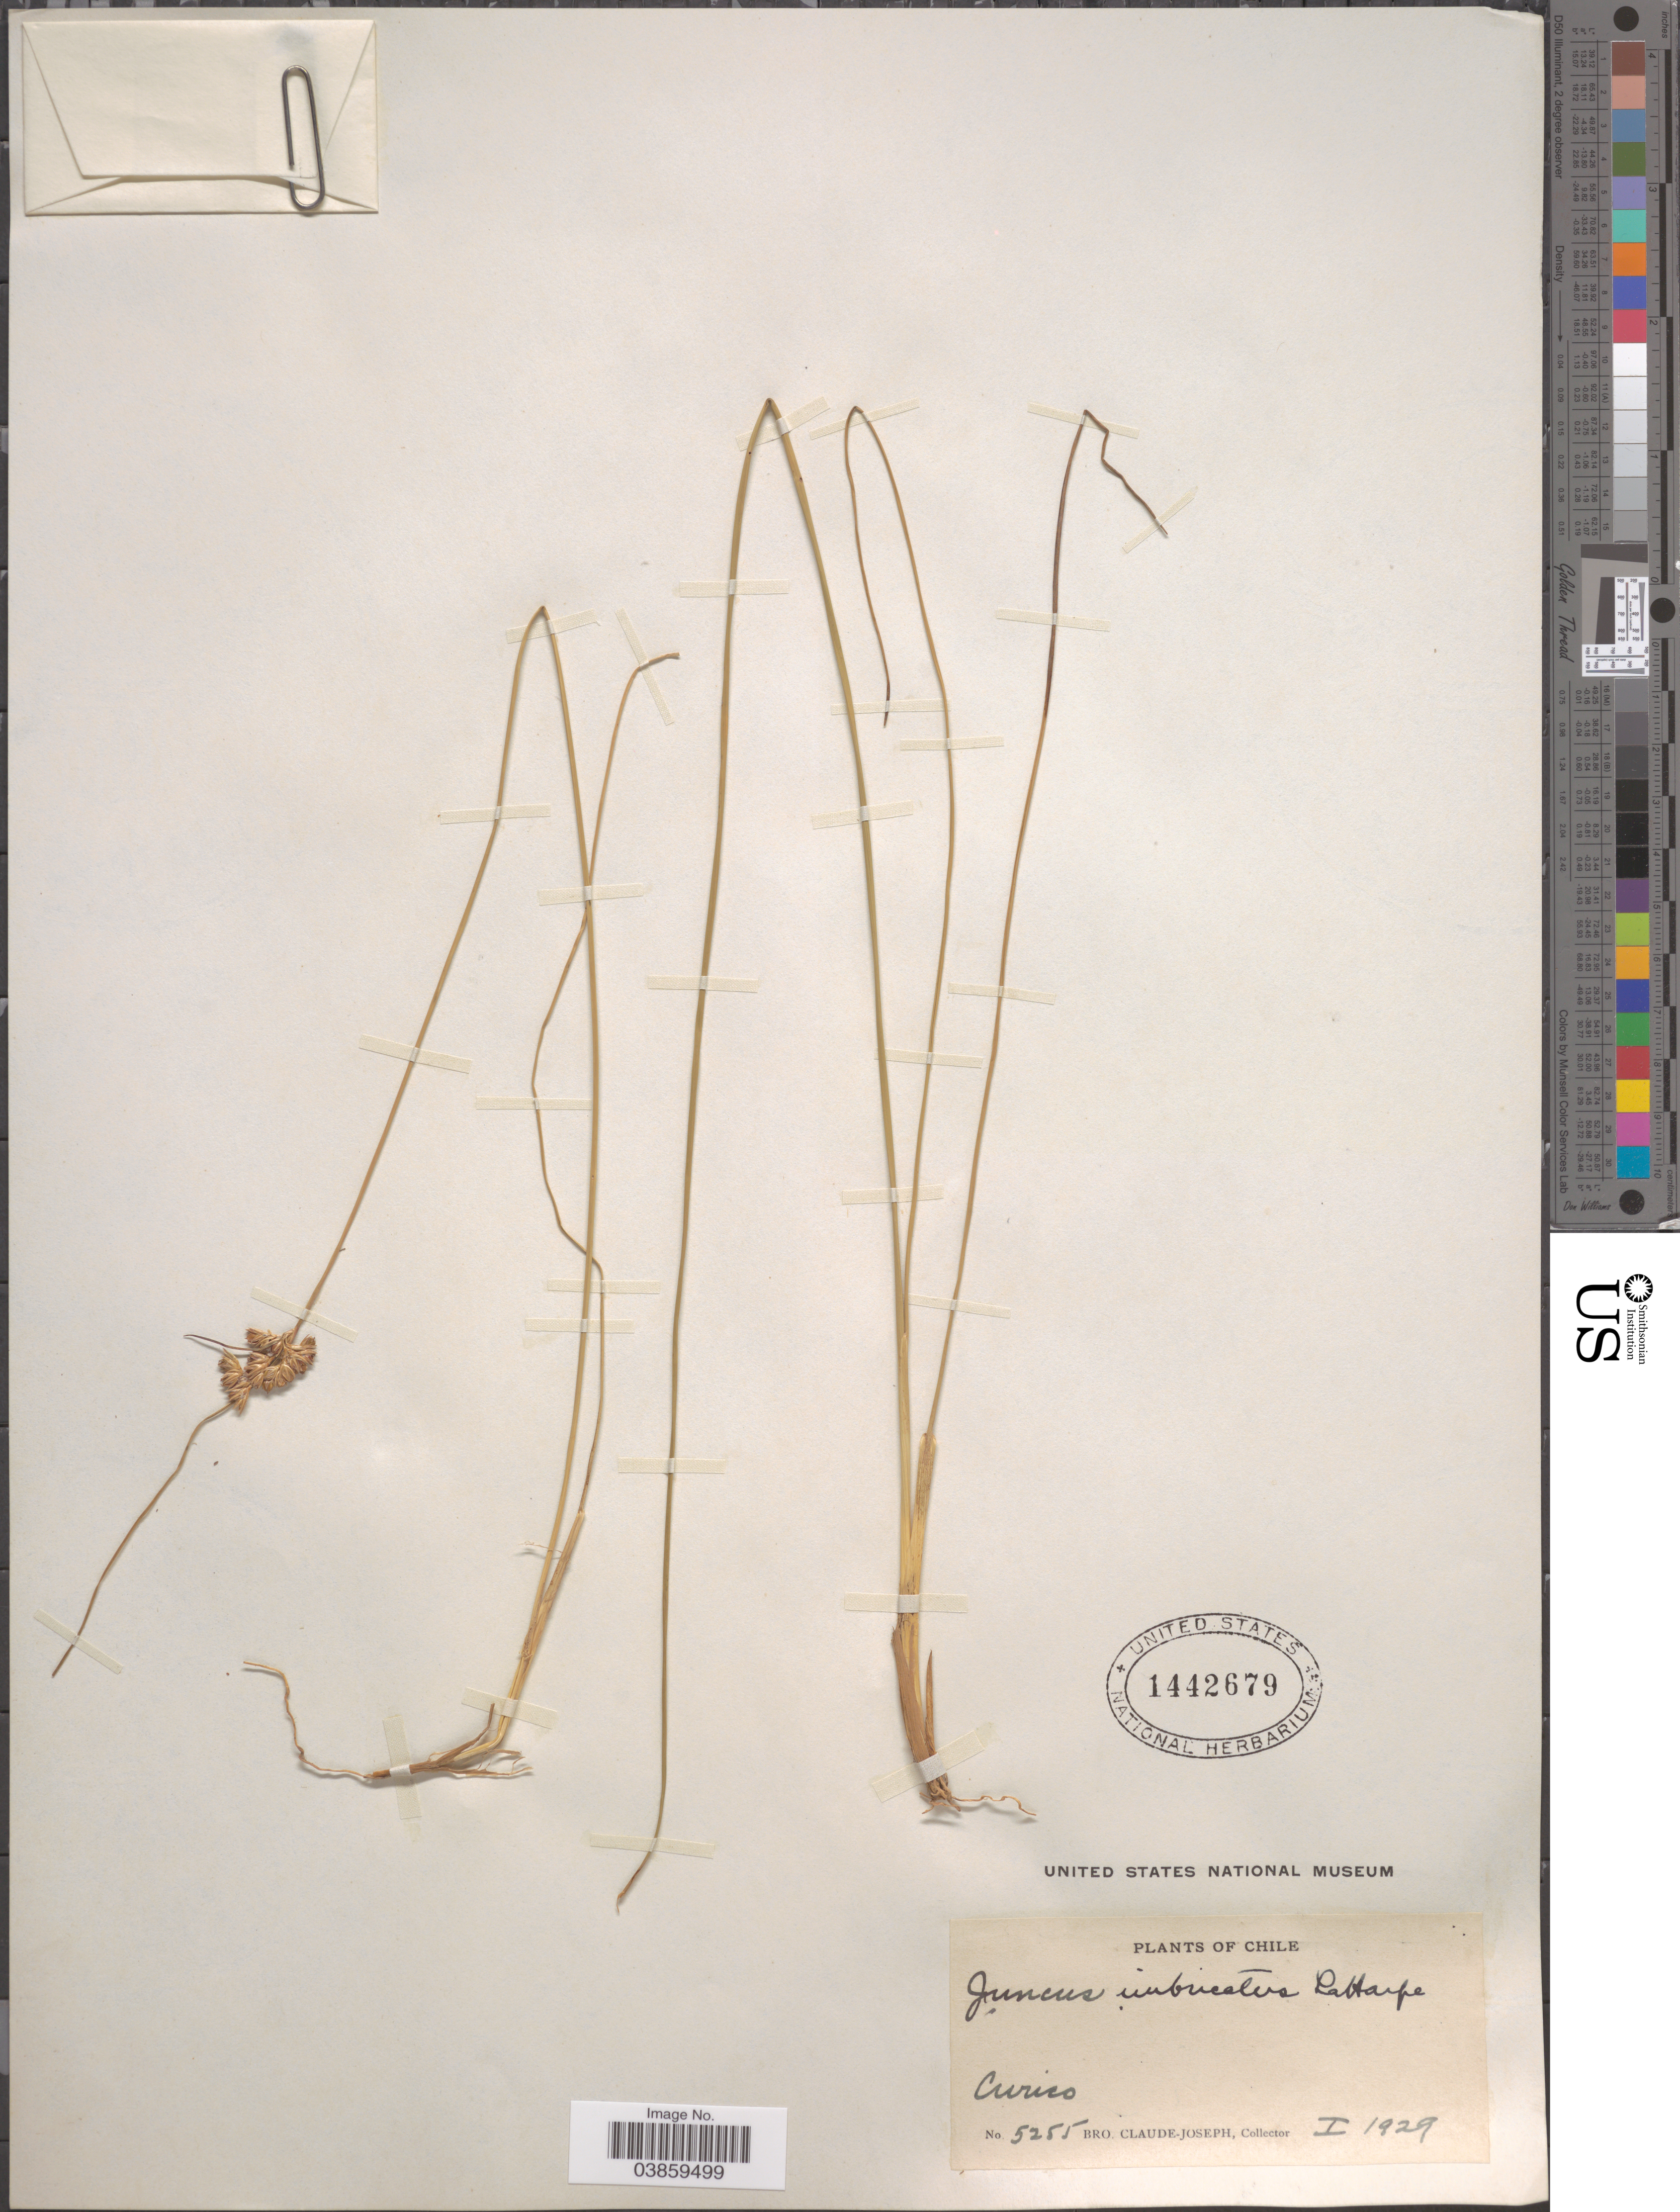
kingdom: Plantae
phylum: Tracheophyta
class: Liliopsida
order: Poales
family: Juncaceae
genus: Juncus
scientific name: Juncus imbricatus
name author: Laharpe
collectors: Bro. Claude-Joseph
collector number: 5255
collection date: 1929-01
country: Chile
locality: Curico.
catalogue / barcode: US 1442679